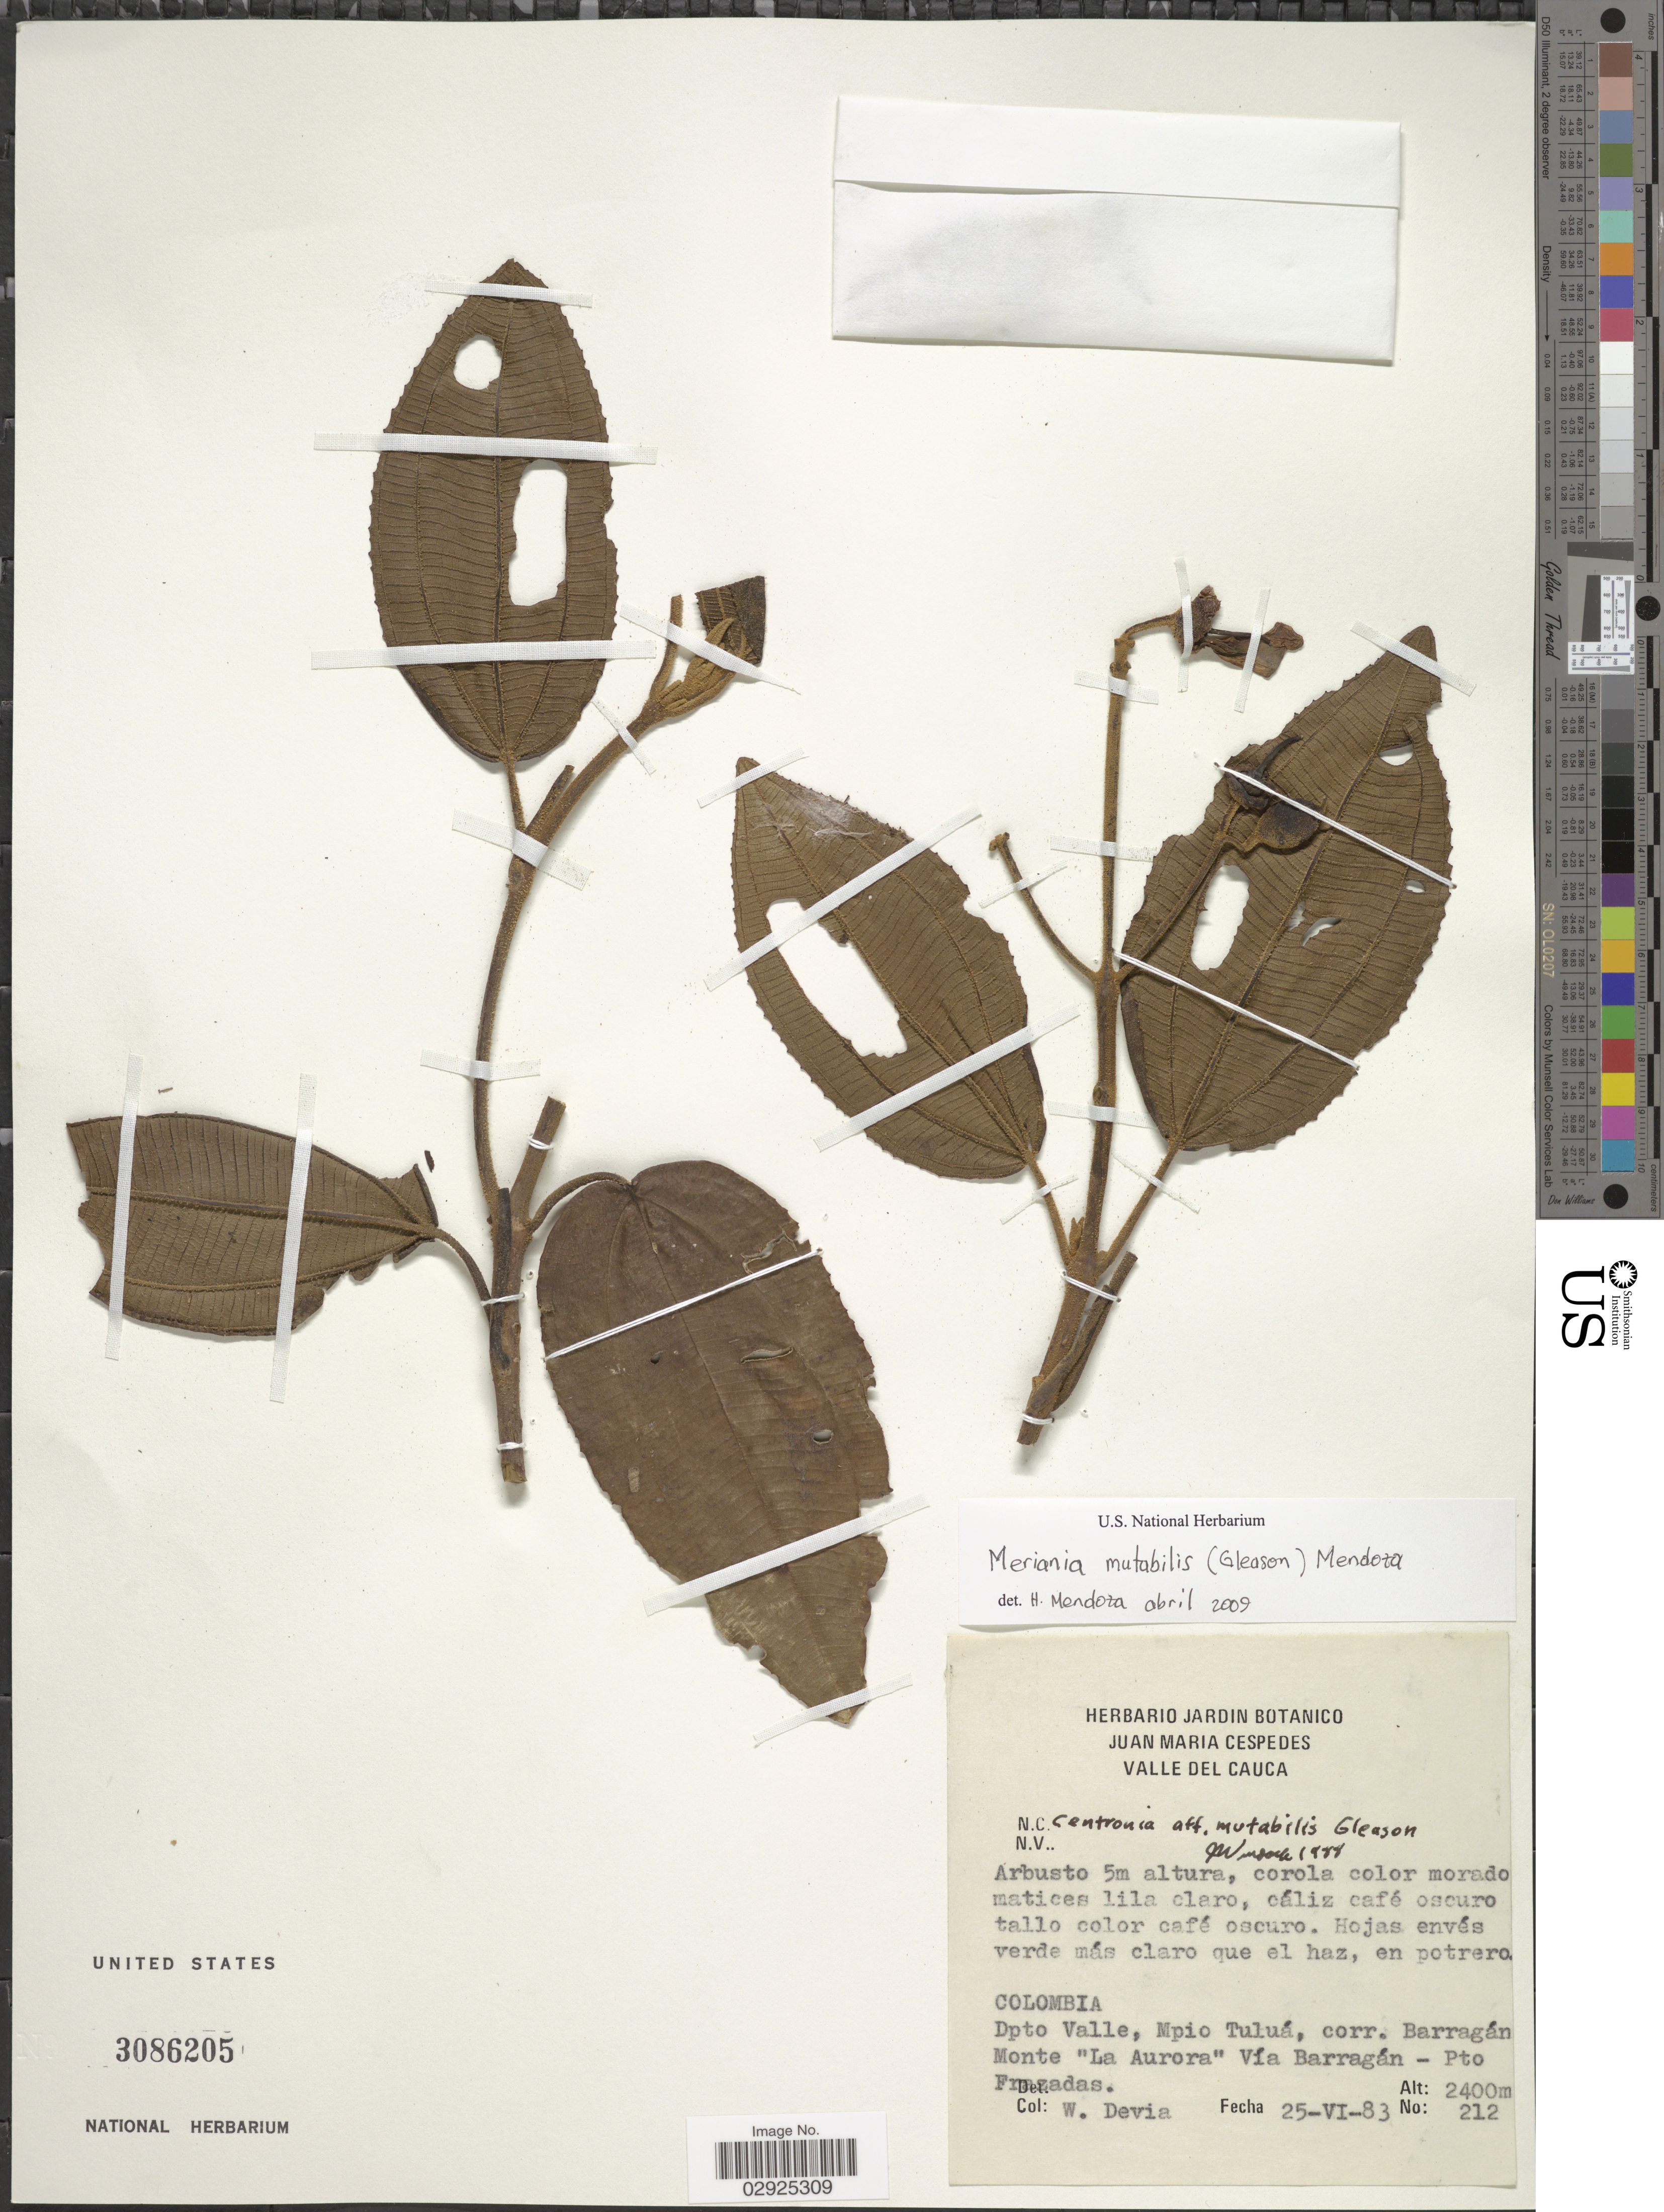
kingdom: Plantae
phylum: Tracheophyta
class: Magnoliopsida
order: Myrtales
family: Melastomataceae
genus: Meriania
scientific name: Meriania mutabilis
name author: (Gleason) Humberto Mend. & Fern. Alonso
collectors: M. Devia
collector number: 212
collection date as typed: Transcribed d/m/y: 25/6/83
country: Colombia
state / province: Valle del Cauca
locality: Dpto Valle, Mpio Tuluá, corr. Barragán, Monte "La Aurora" Vía Barragán - Pto Frazadas.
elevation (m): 2400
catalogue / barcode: US 3086205